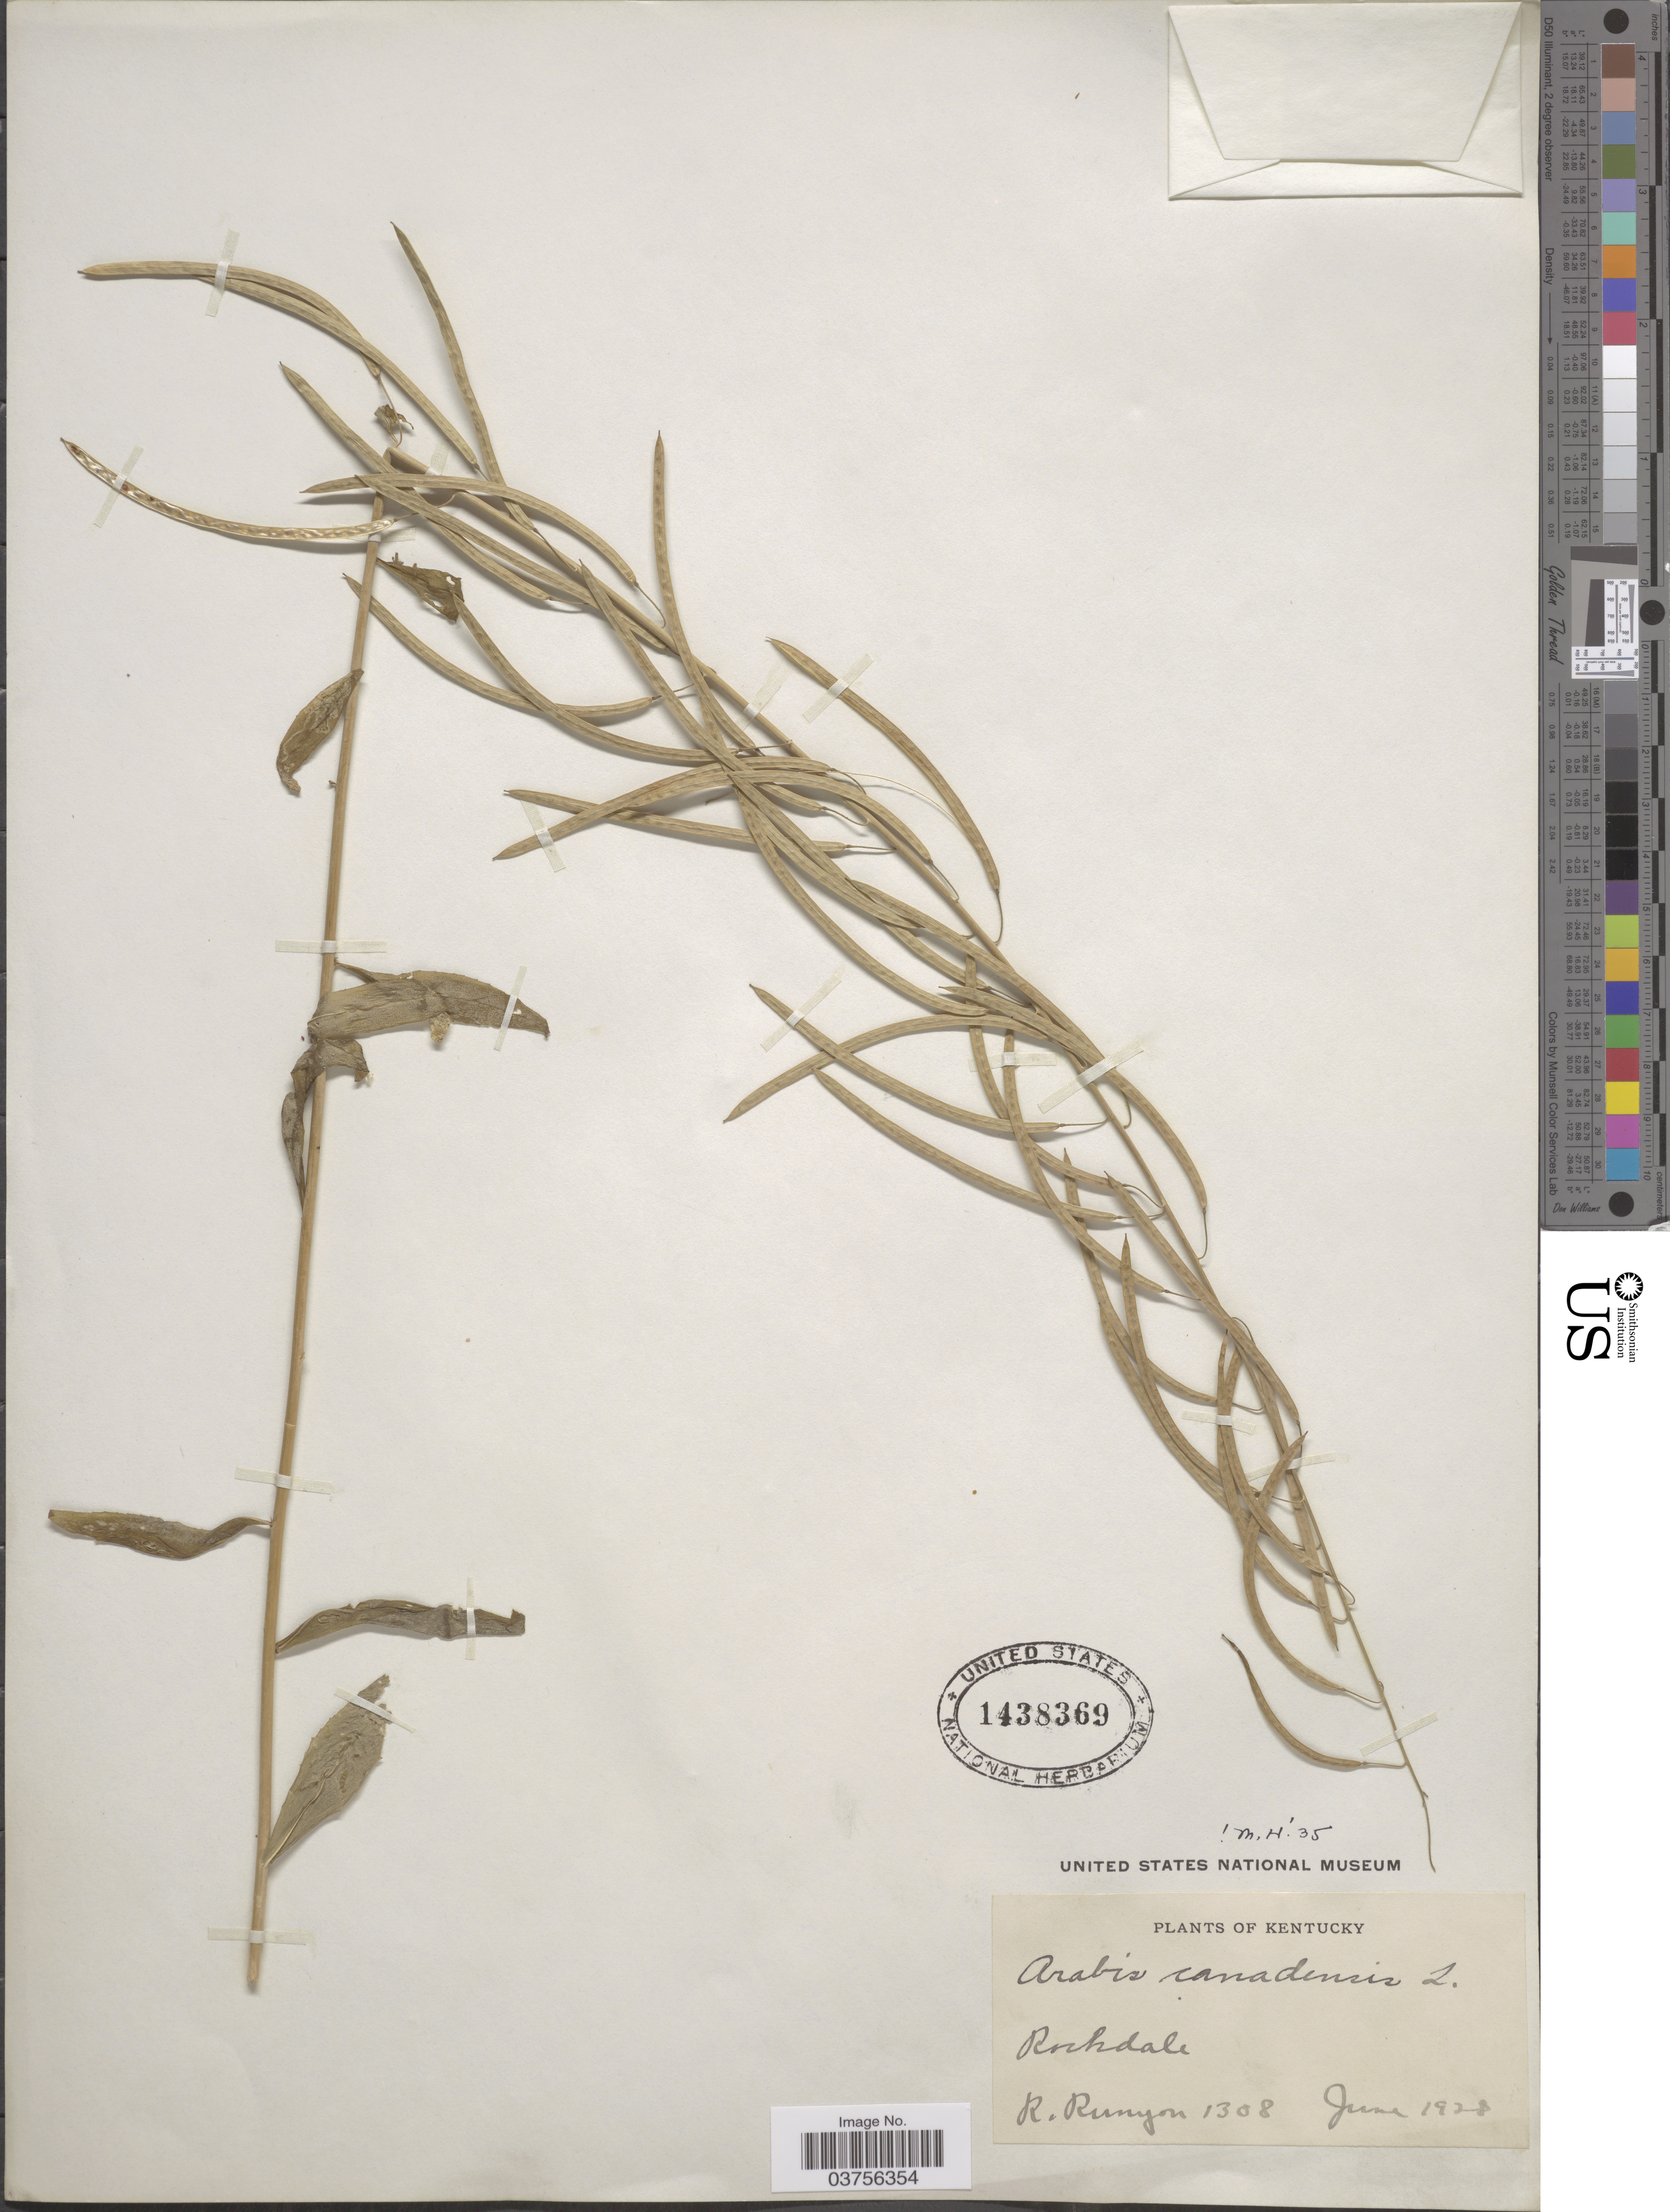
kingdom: Plantae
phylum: Tracheophyta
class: Magnoliopsida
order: Brassicales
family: Brassicaceae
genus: Arabis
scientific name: Arabis canadensis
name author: L.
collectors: R. Runyon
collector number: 1308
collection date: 1928-06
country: United States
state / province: Kentucky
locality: Rockdale.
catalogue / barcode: US 1438369